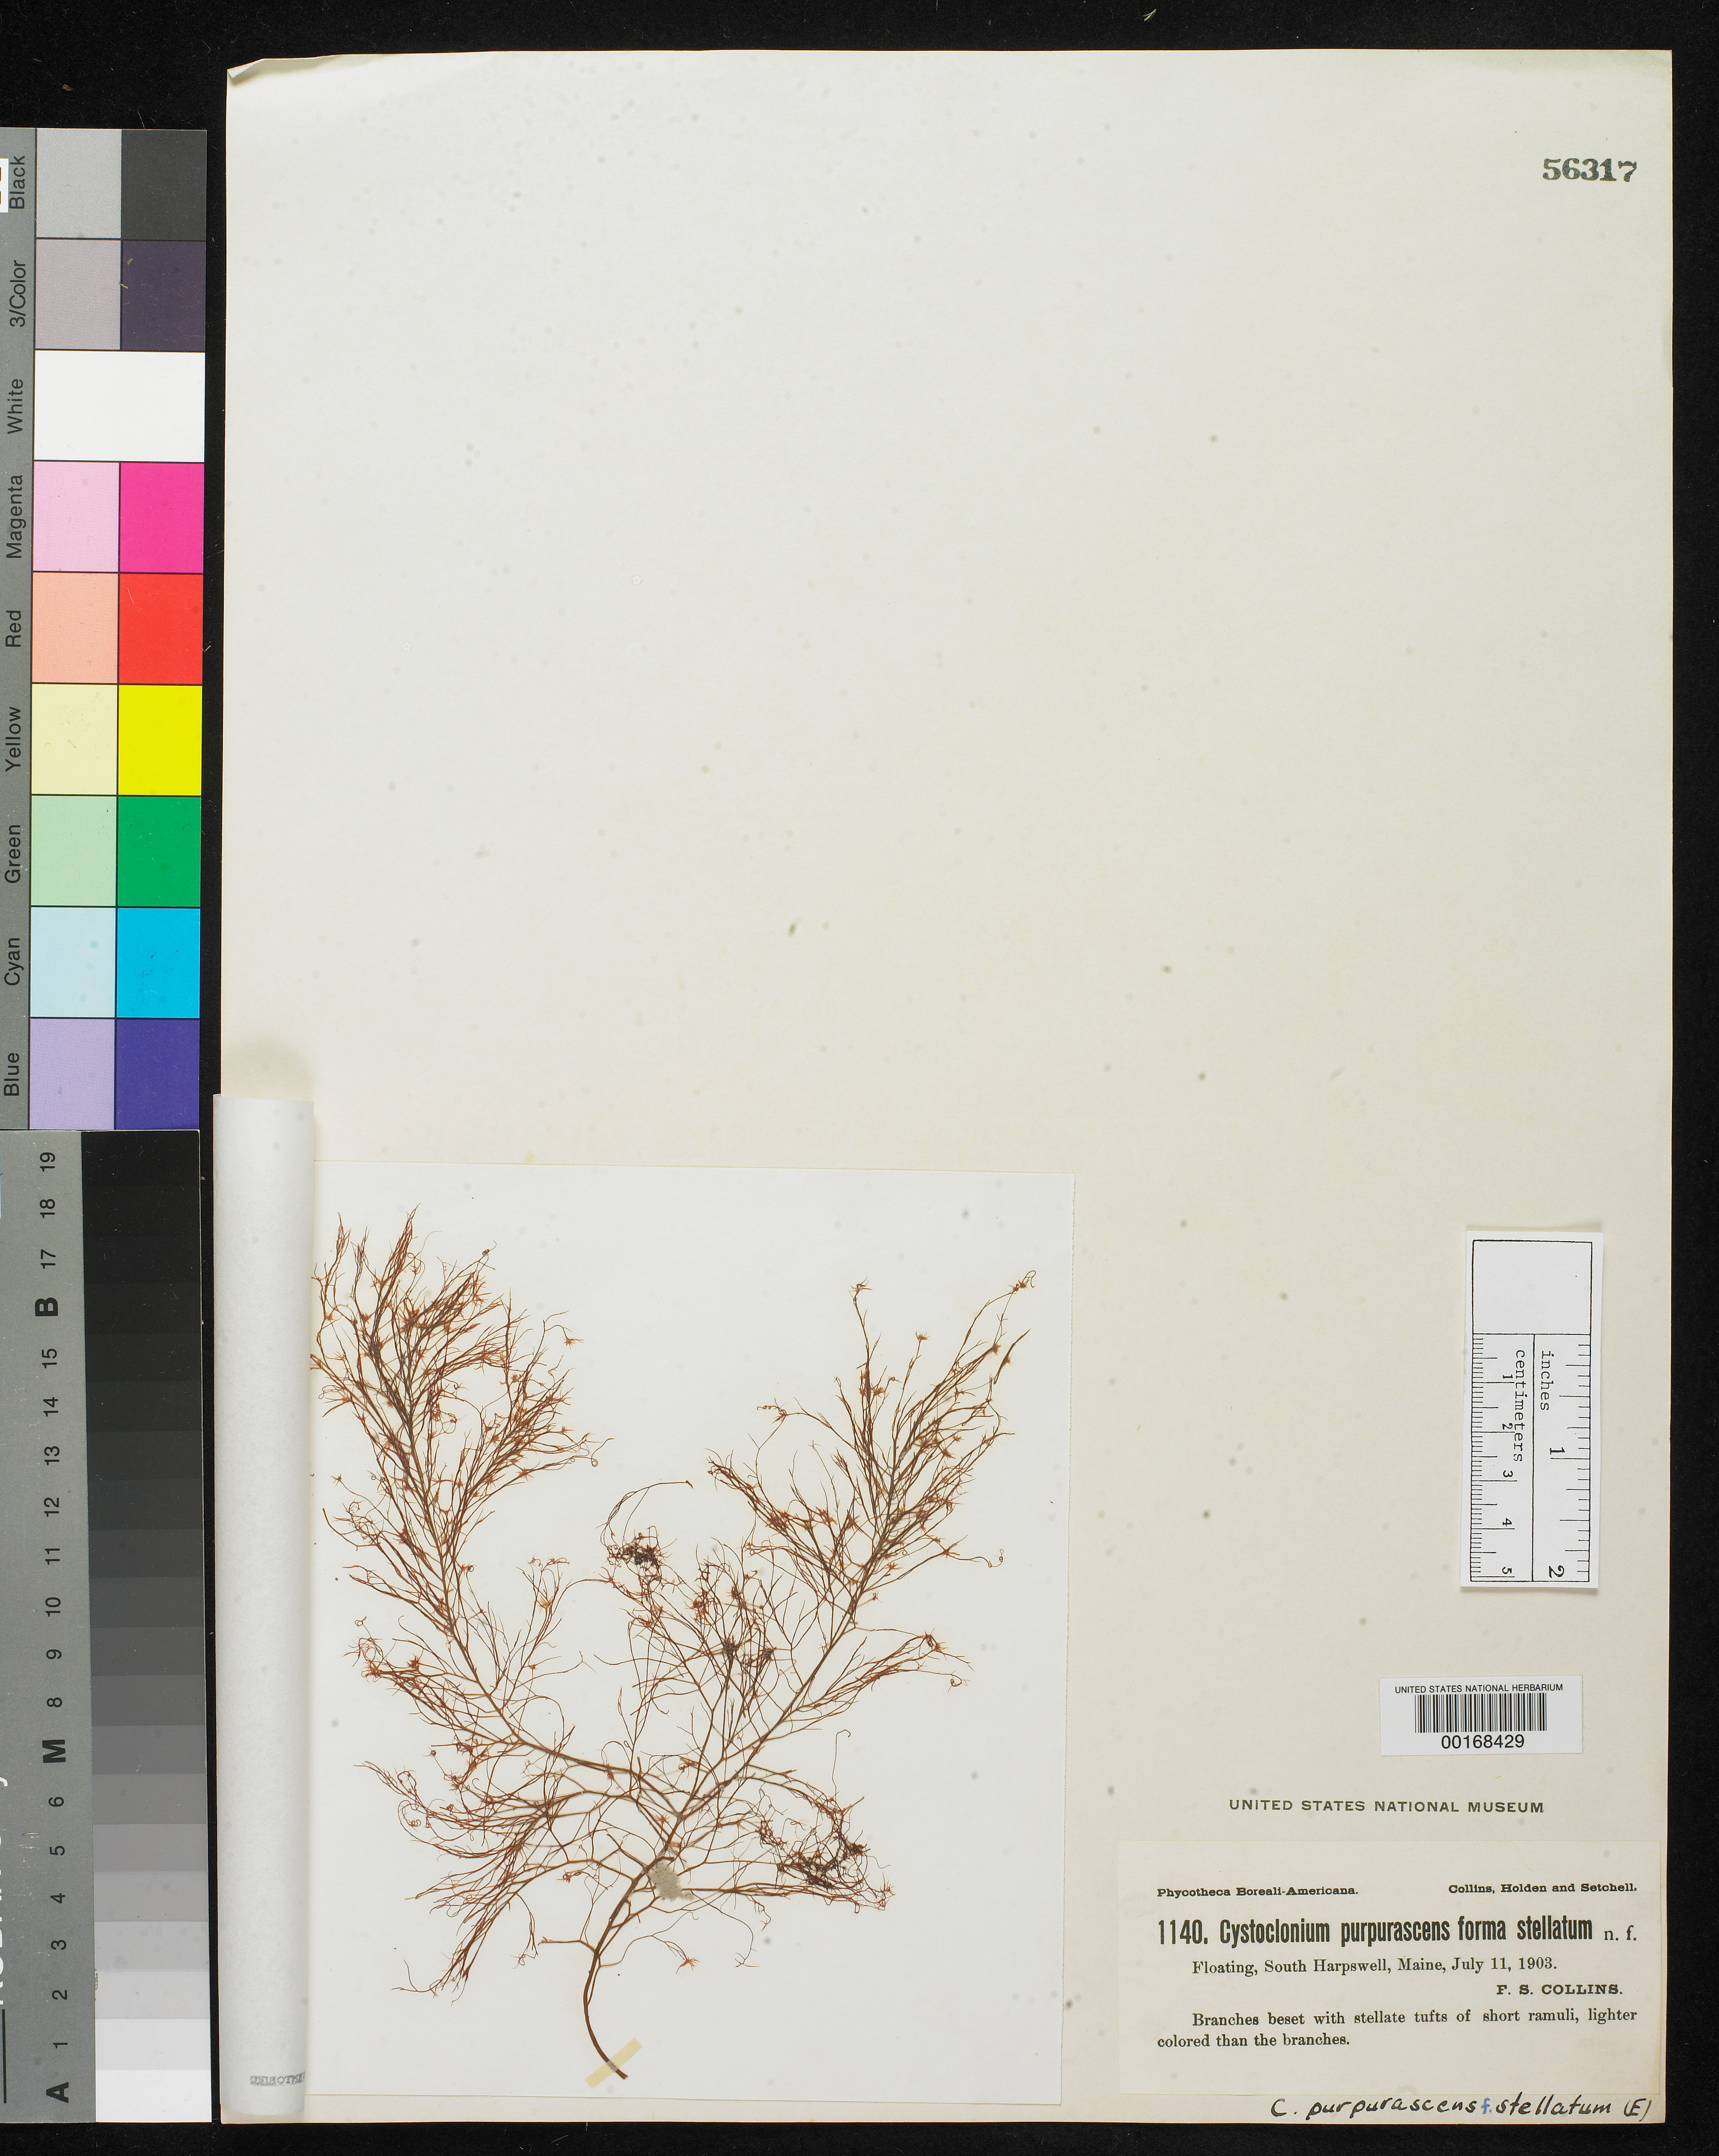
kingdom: Plantae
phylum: Rhodophyta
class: Florideophyceae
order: Gigartinales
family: Cystocloniaceae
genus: Cystoclonium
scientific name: Cystoclonium purpurascens f. stellatum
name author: Collins in Collins et al.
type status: Isotype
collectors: F. Collins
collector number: PB-A 1140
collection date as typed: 11 Jul 1903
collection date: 1903-07-11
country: United States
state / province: Maine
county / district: Cumberland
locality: South Harpswell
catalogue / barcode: US 56317